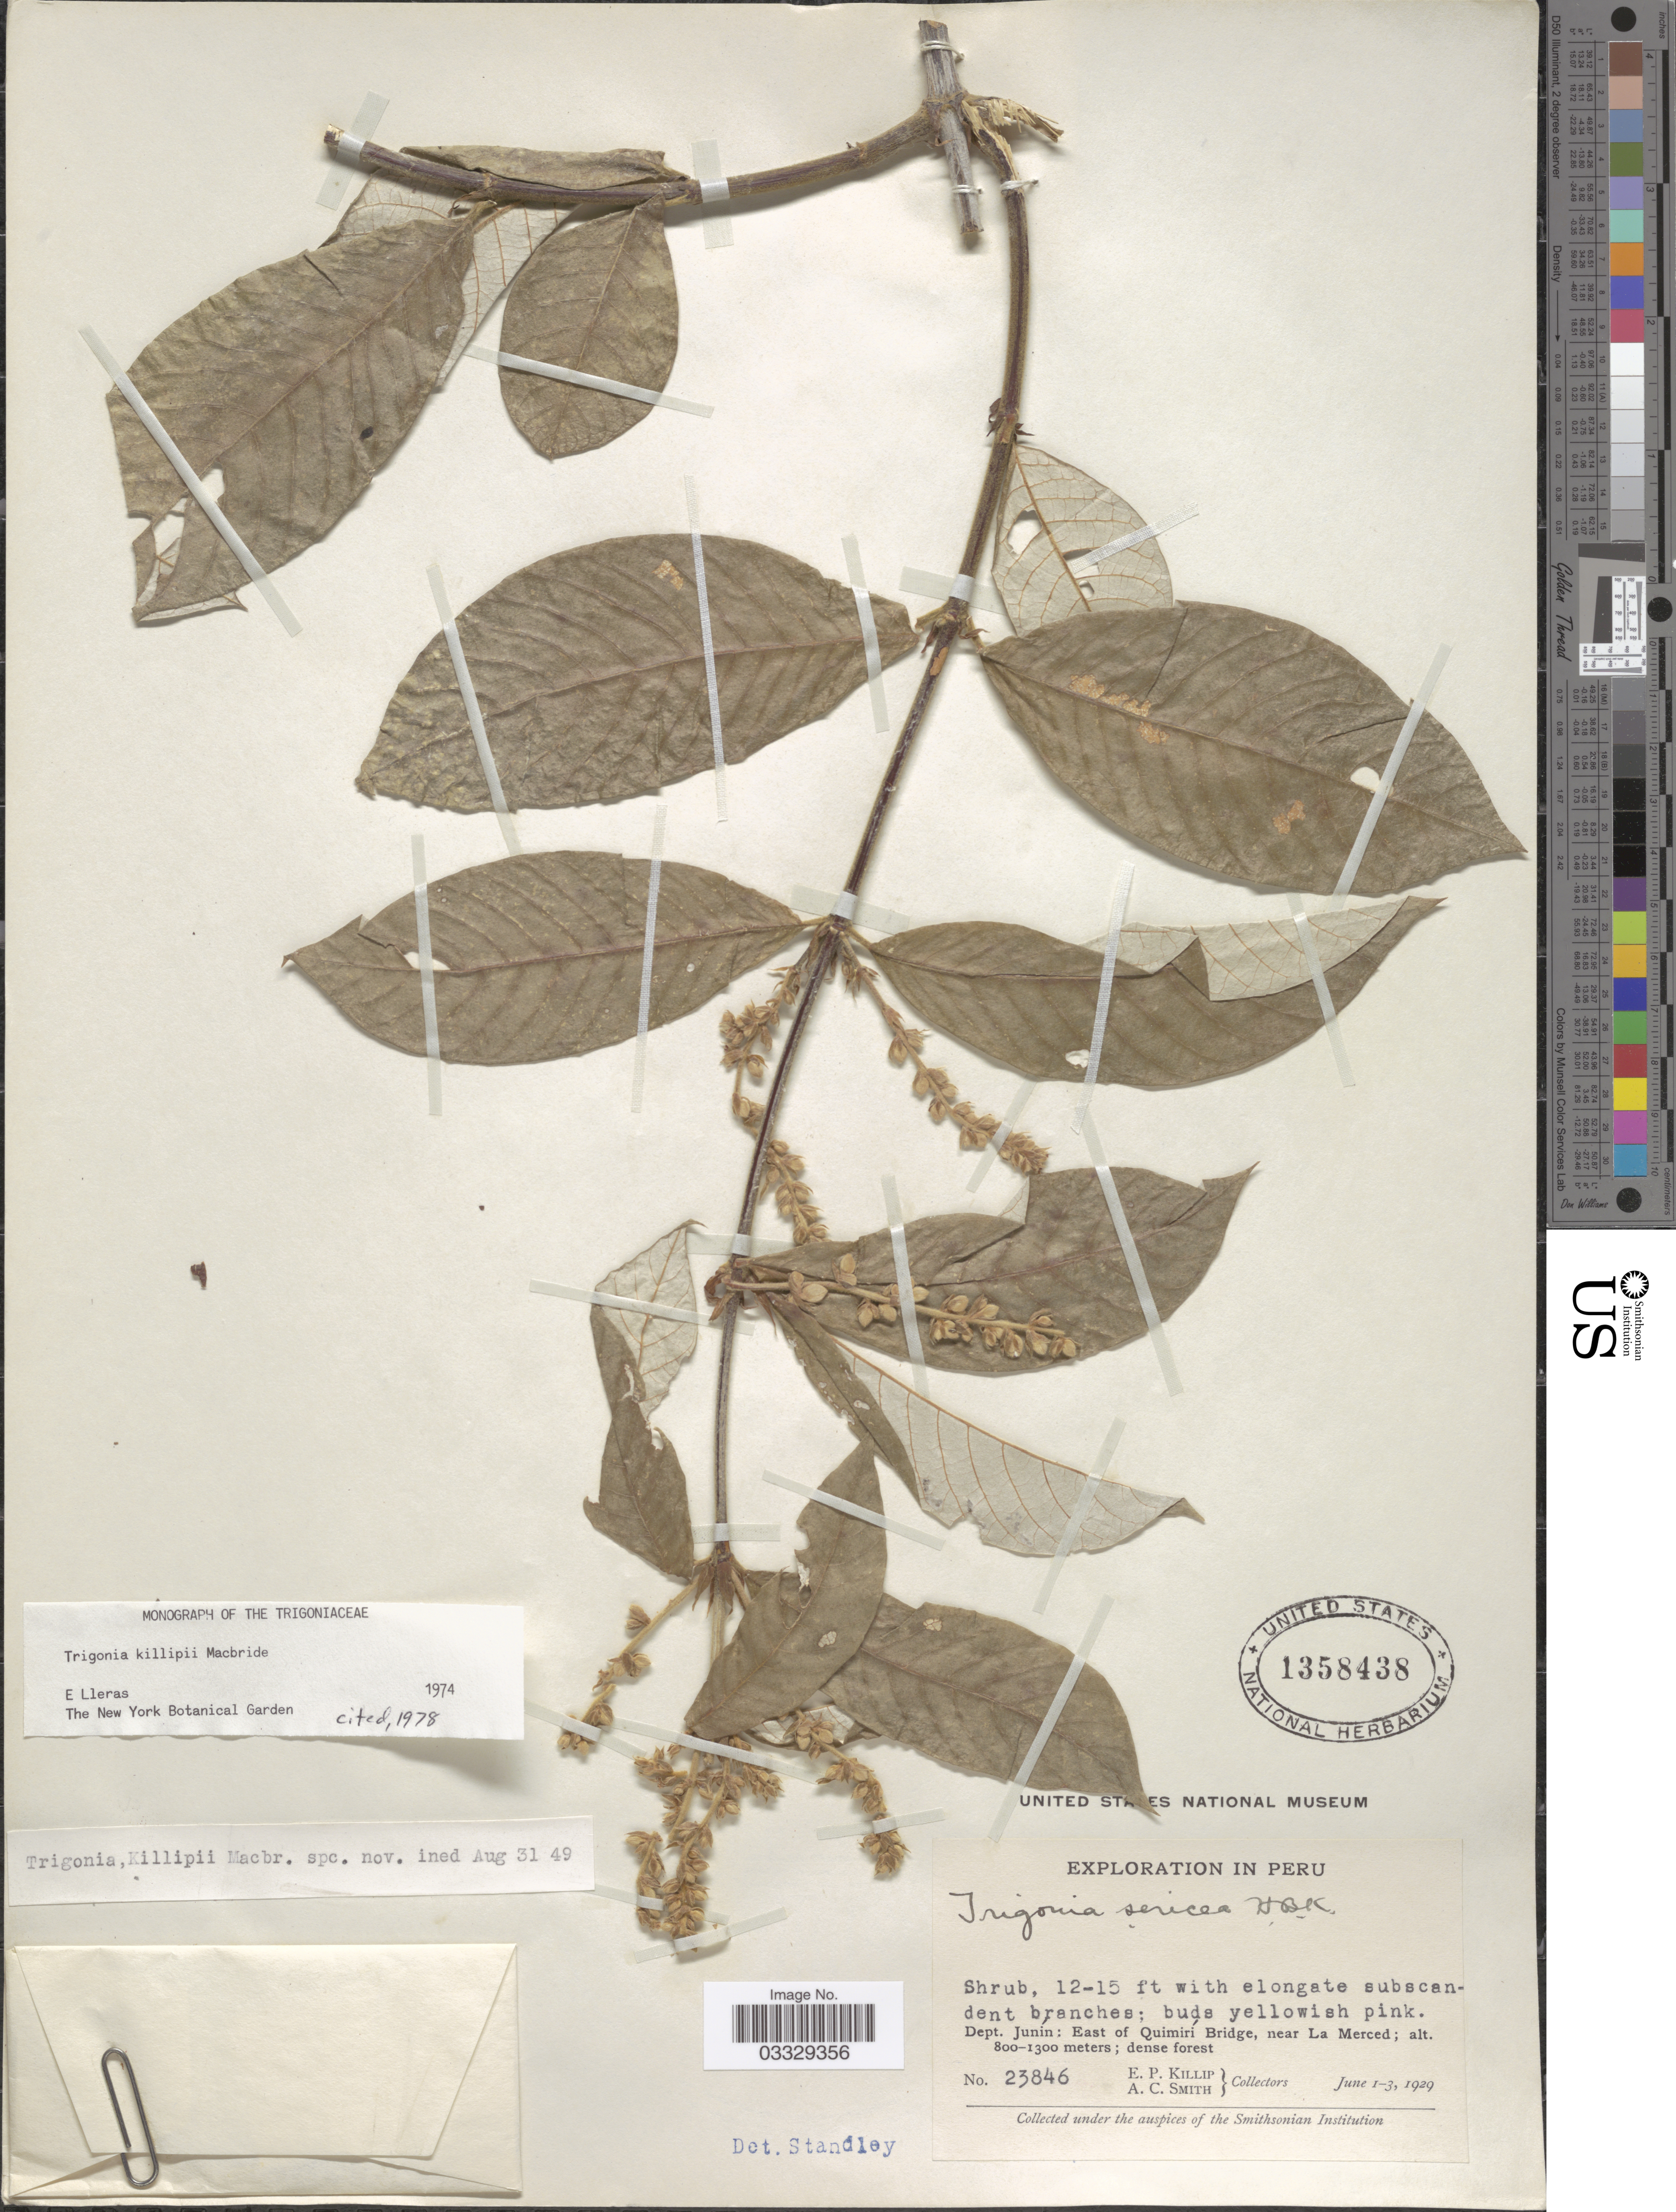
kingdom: Plantae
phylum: Tracheophyta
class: Magnoliopsida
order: Malpighiales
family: Trigoniaceae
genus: Trigonia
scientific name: Trigonia killipii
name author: J.F. Macbr.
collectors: E. P. Killip & A. C. Smith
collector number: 23846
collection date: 1929-06-01/1929-06-03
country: Peru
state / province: Junín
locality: Dept. Junín: East of Quimirí Bridge, near La Merced.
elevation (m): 800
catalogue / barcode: US 1358438